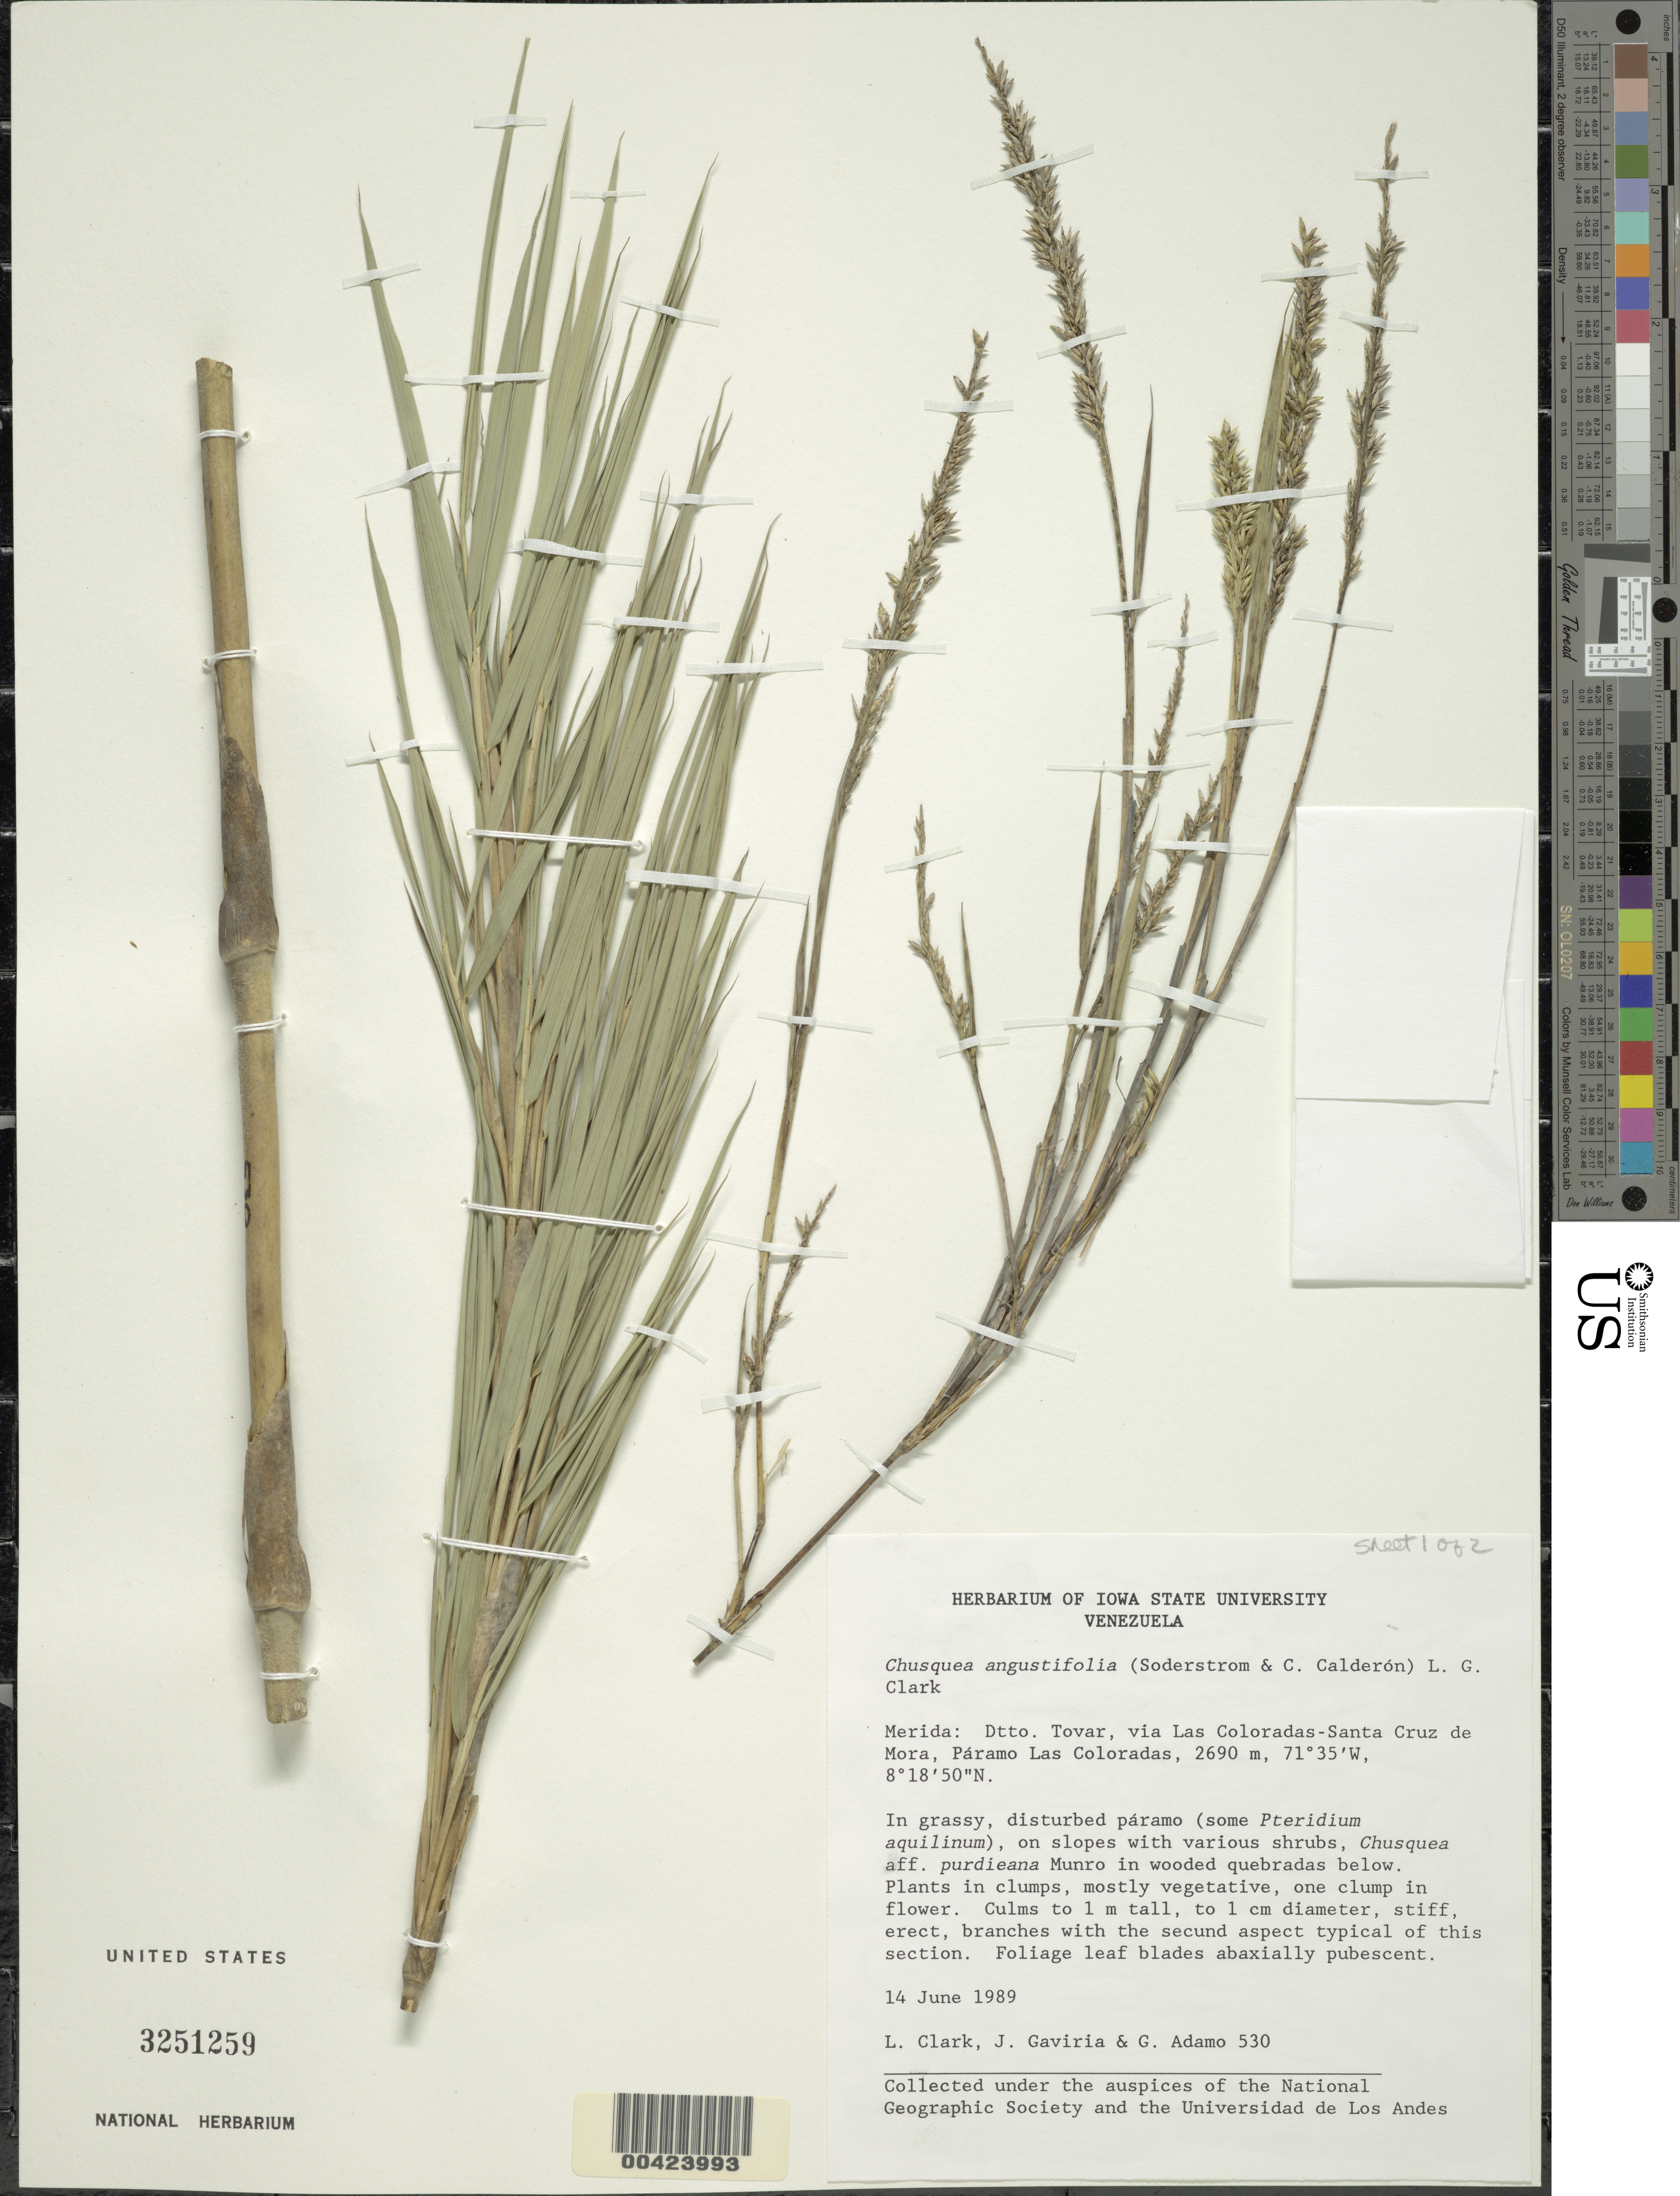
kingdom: Plantae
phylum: Tracheophyta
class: Liliopsida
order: Poales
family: Poaceae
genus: Chusquea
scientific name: Chusquea angustifolia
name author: (Soderstr. & C. E. Calderón) L.G. Clark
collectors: L. G. Clark, J. Gaviria & G. Adamo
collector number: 530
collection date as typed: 14 Jun 1989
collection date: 1989-06-14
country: Venezuela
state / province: Mérida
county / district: Tovar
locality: Paramo Las Coloradas; via Las Coloradas - Santa Cruz de Mora - Canagua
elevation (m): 2690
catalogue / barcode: US 3251259